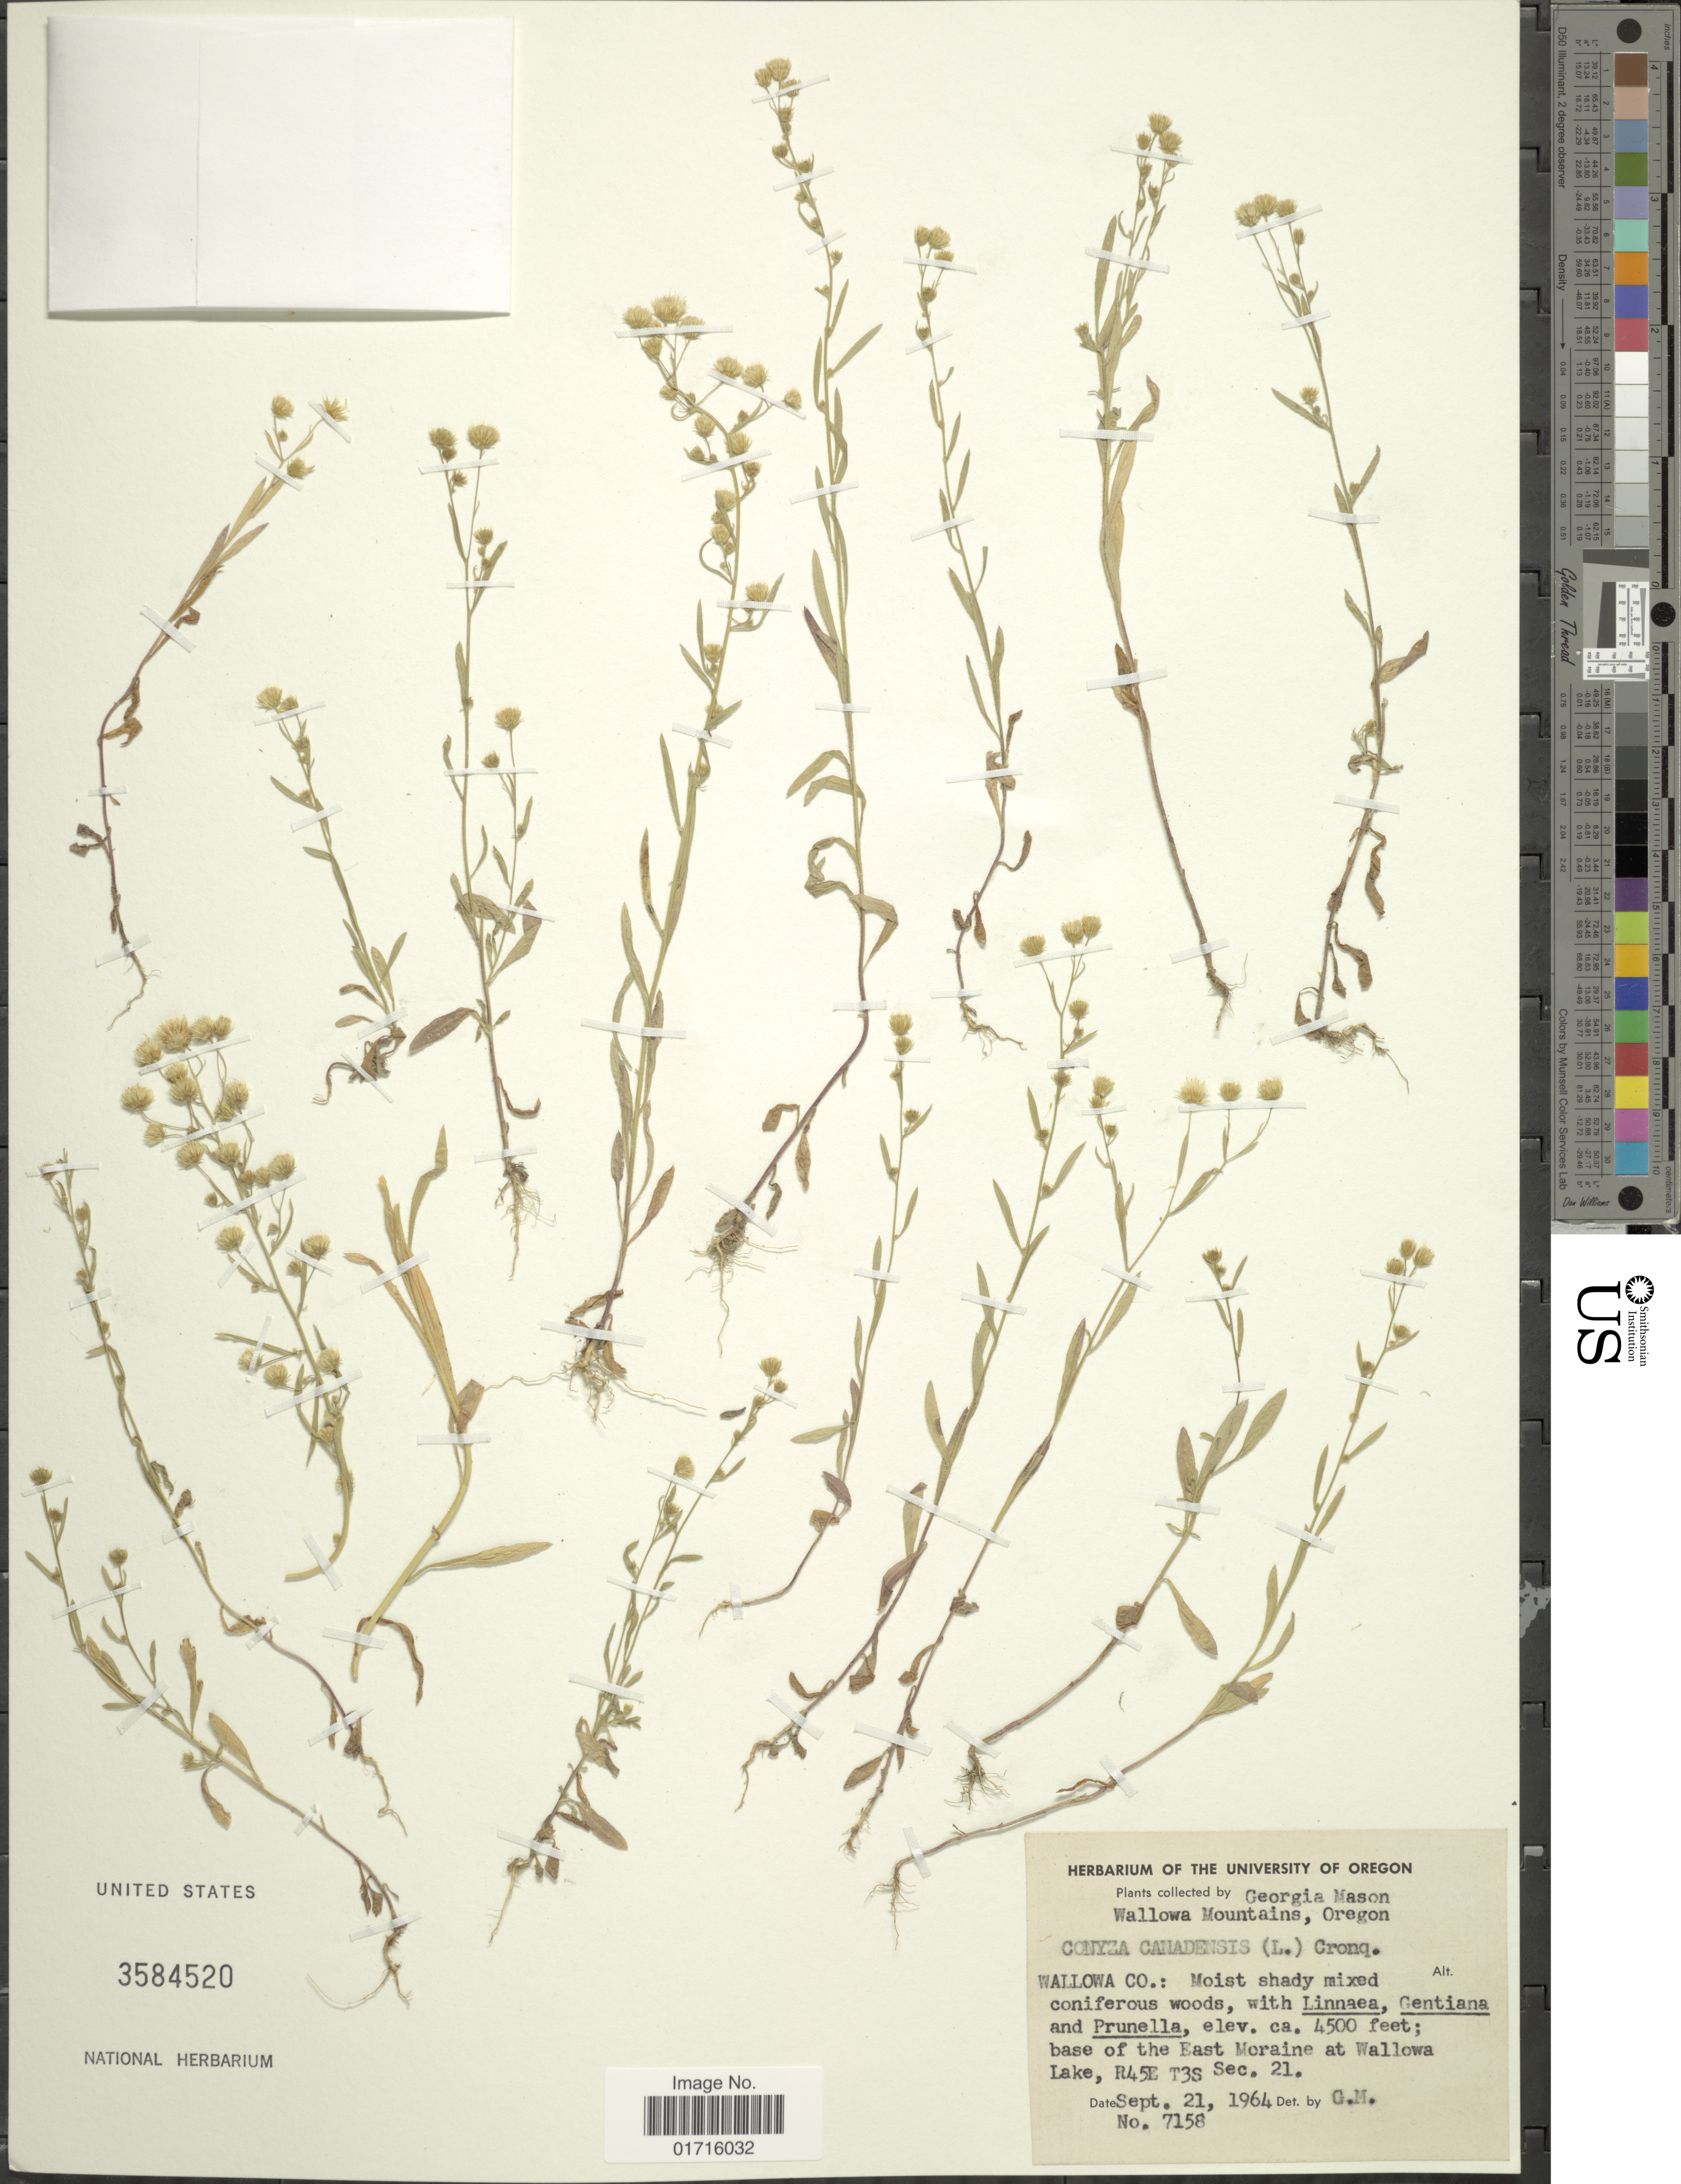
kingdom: Plantae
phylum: Tracheophyta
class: Magnoliopsida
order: Asterales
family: Asteraceae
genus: Conyza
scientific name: Conyza canadensis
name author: (L.) Cronq.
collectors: G. Mason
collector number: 7158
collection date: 1964-09-21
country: United States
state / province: Oregon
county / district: Wallowa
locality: Wallowa Mountains, Wallowa Co., base of the East Moraine at Wallowa Lake, R45E T3S Sec. 21.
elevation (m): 1372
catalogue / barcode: US 3584520